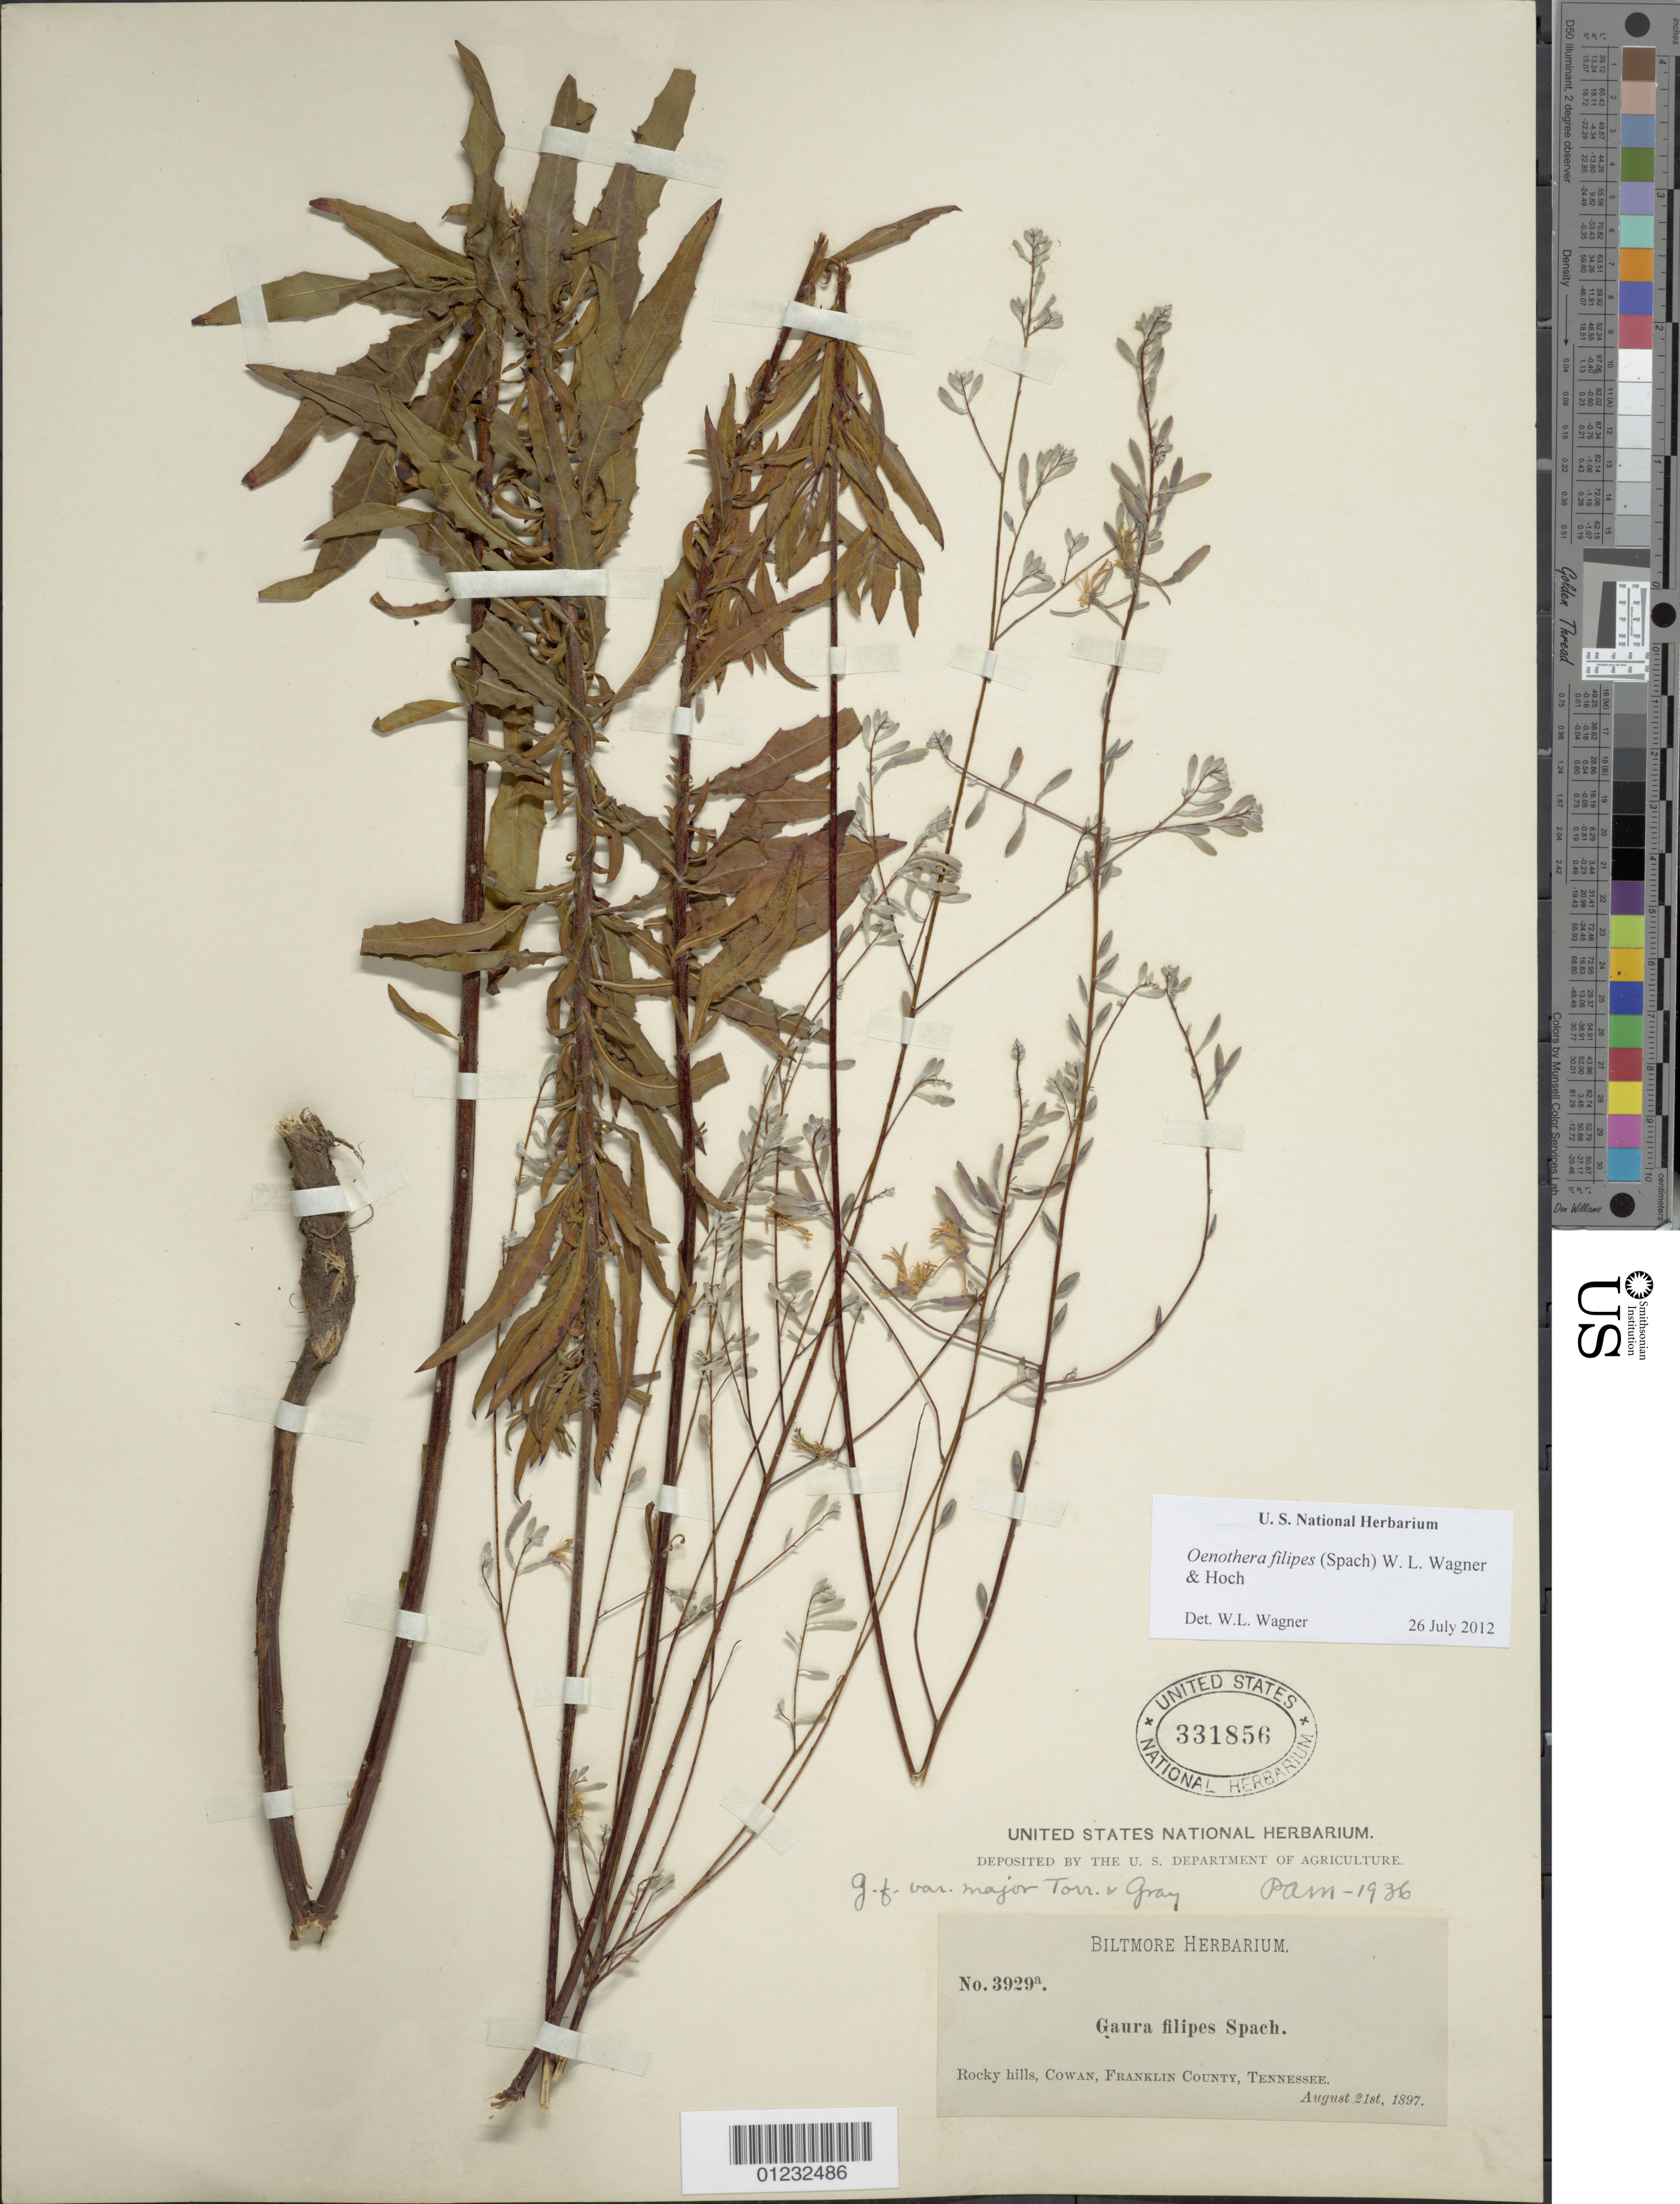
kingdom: Plantae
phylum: Tracheophyta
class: Magnoliopsida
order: Myrtales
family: Onagraceae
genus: Oenothera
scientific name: Oenothera filipes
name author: (Spach) W.L. Wagner & Hoch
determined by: Wagner, W. L., (BOT), Smithsonian Institution - National Museum of Natural History (UNITED STATES)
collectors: ex herb. Biltmore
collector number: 3929a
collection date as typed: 21 Aug 1897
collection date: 1897-08-21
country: United States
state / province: Tennessee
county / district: Franklin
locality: Cowan.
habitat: Rocky hills.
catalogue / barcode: US 331856